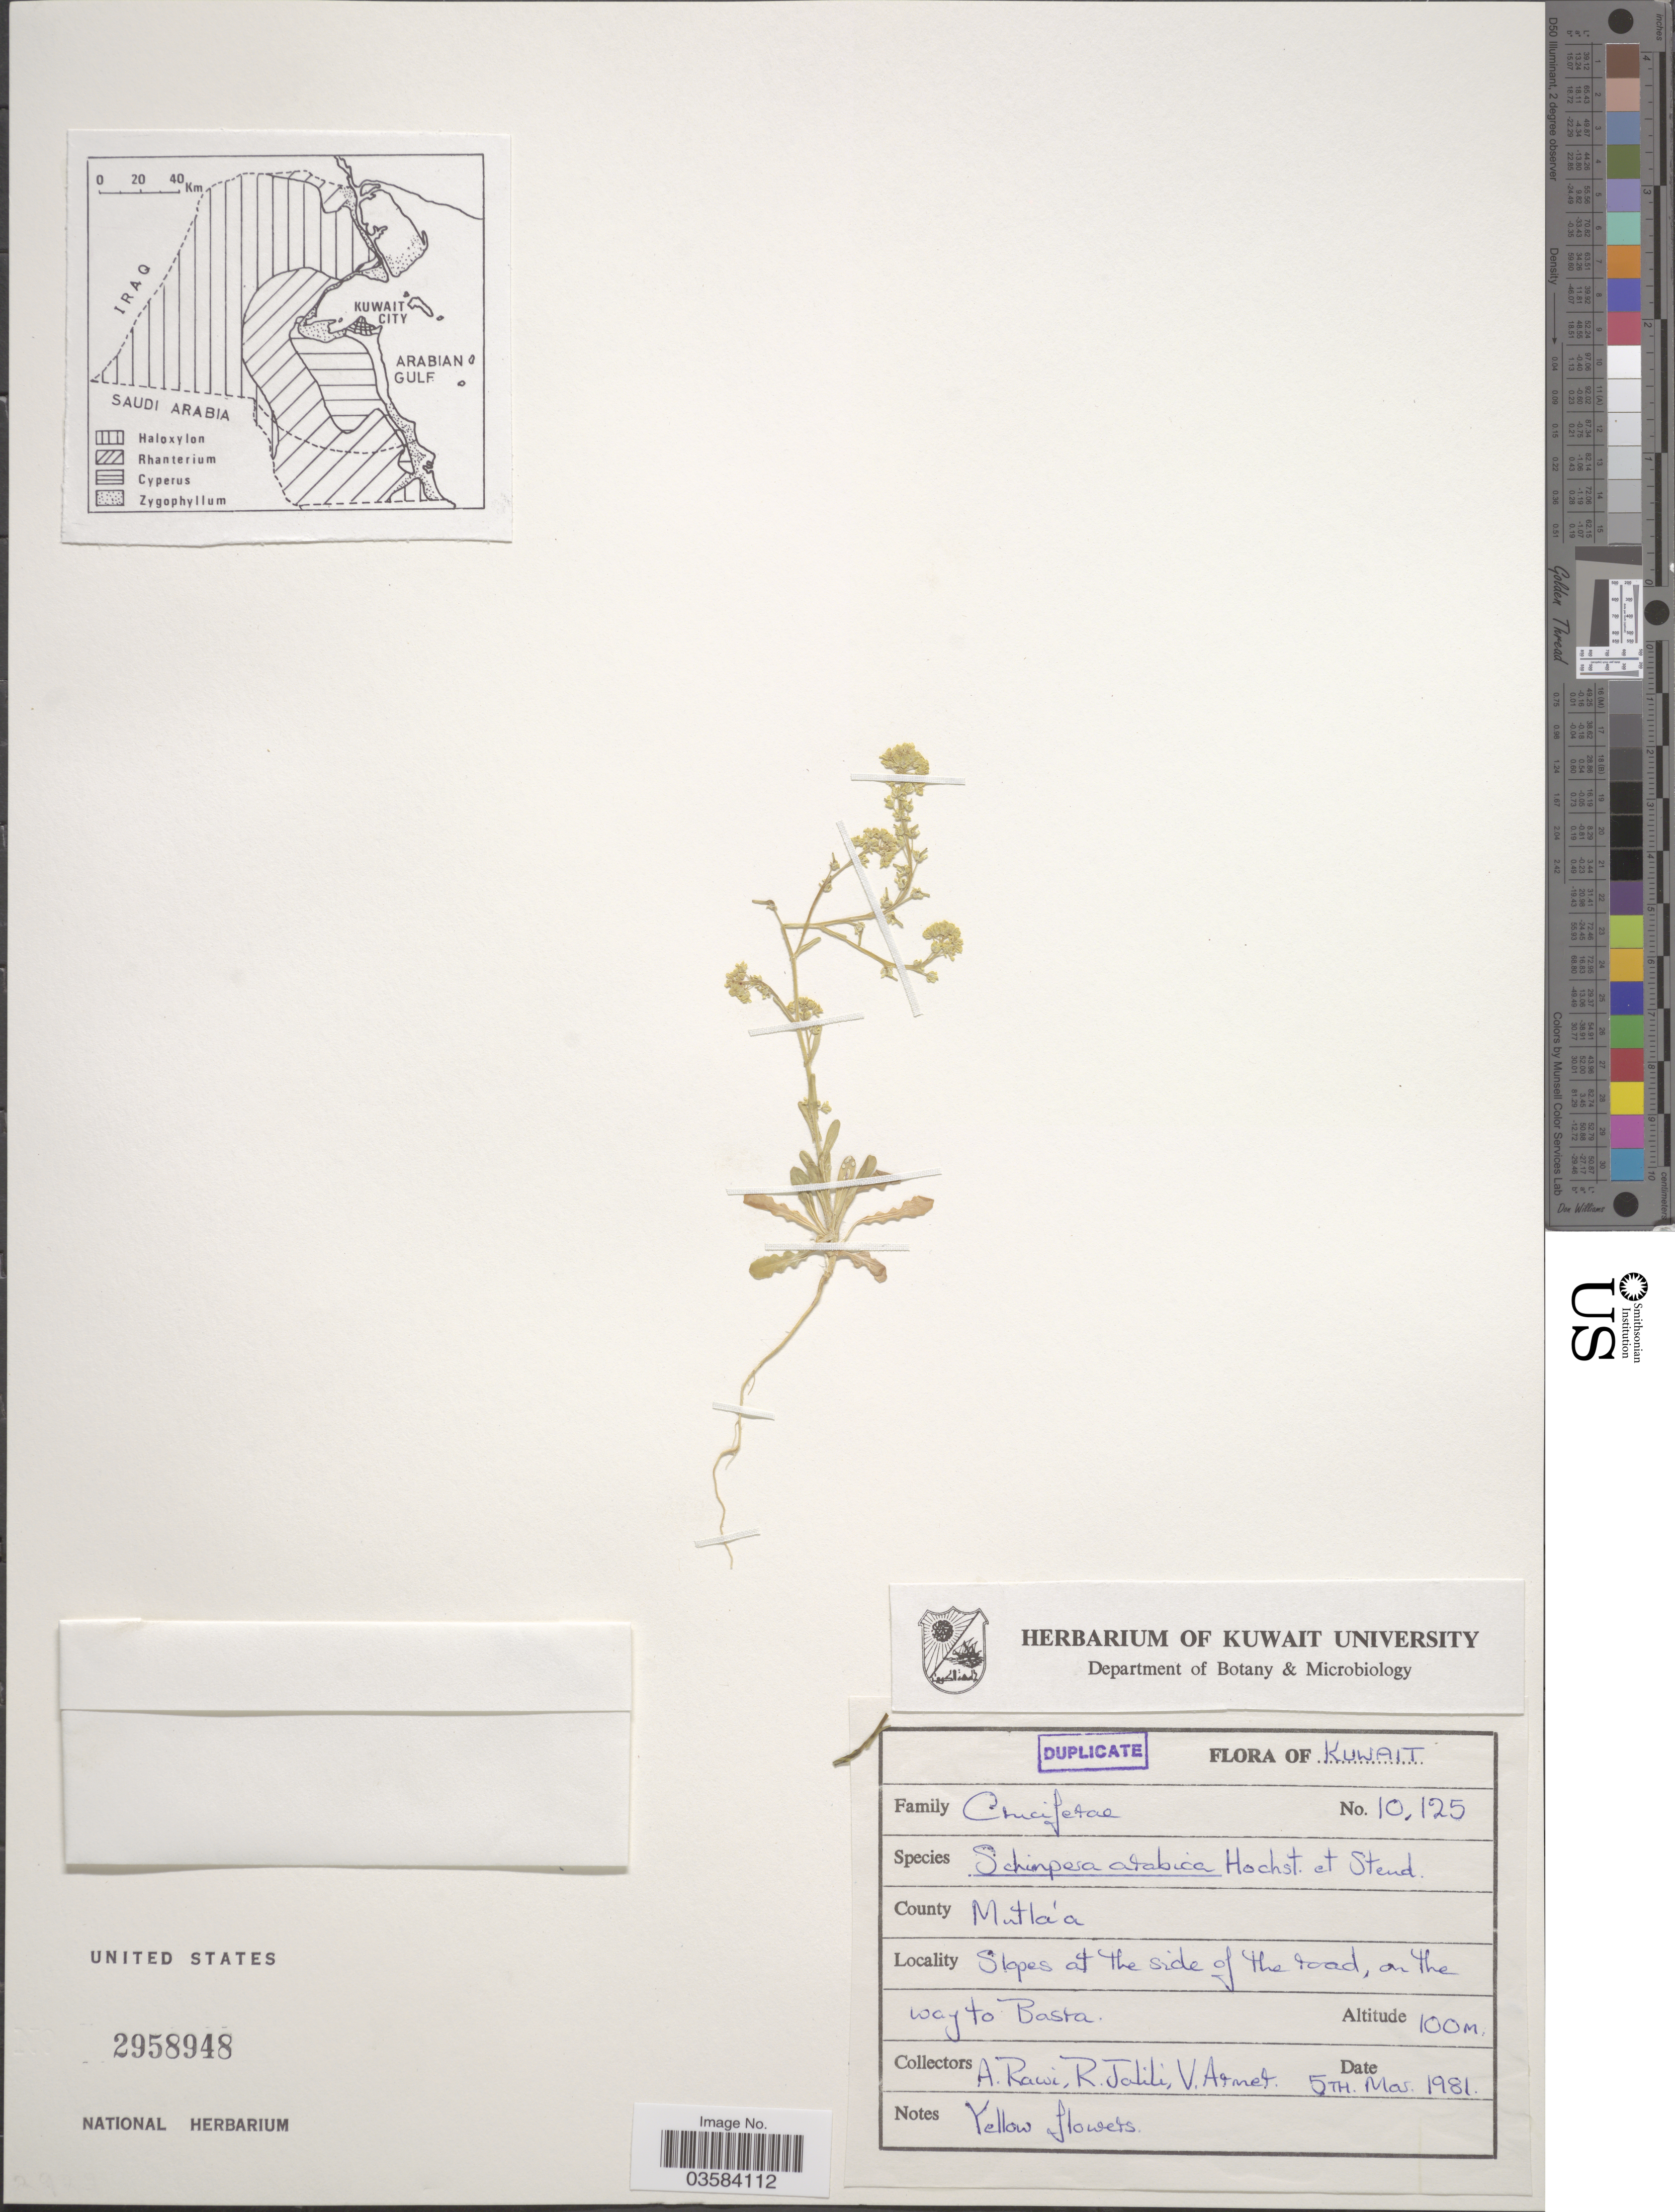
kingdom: Plantae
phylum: Tracheophyta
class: Magnoliopsida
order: Brassicales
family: Brassicaceae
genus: Schimpera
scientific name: Schimpera arabica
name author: Hochst. & Steud.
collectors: R. Rawi, R. Jalili & V. Armet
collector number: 10125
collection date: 1981-03-05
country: Kuwait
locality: County Mutláa. Slopes at the side of the road, on the way to Basta.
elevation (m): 100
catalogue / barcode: US 2958948